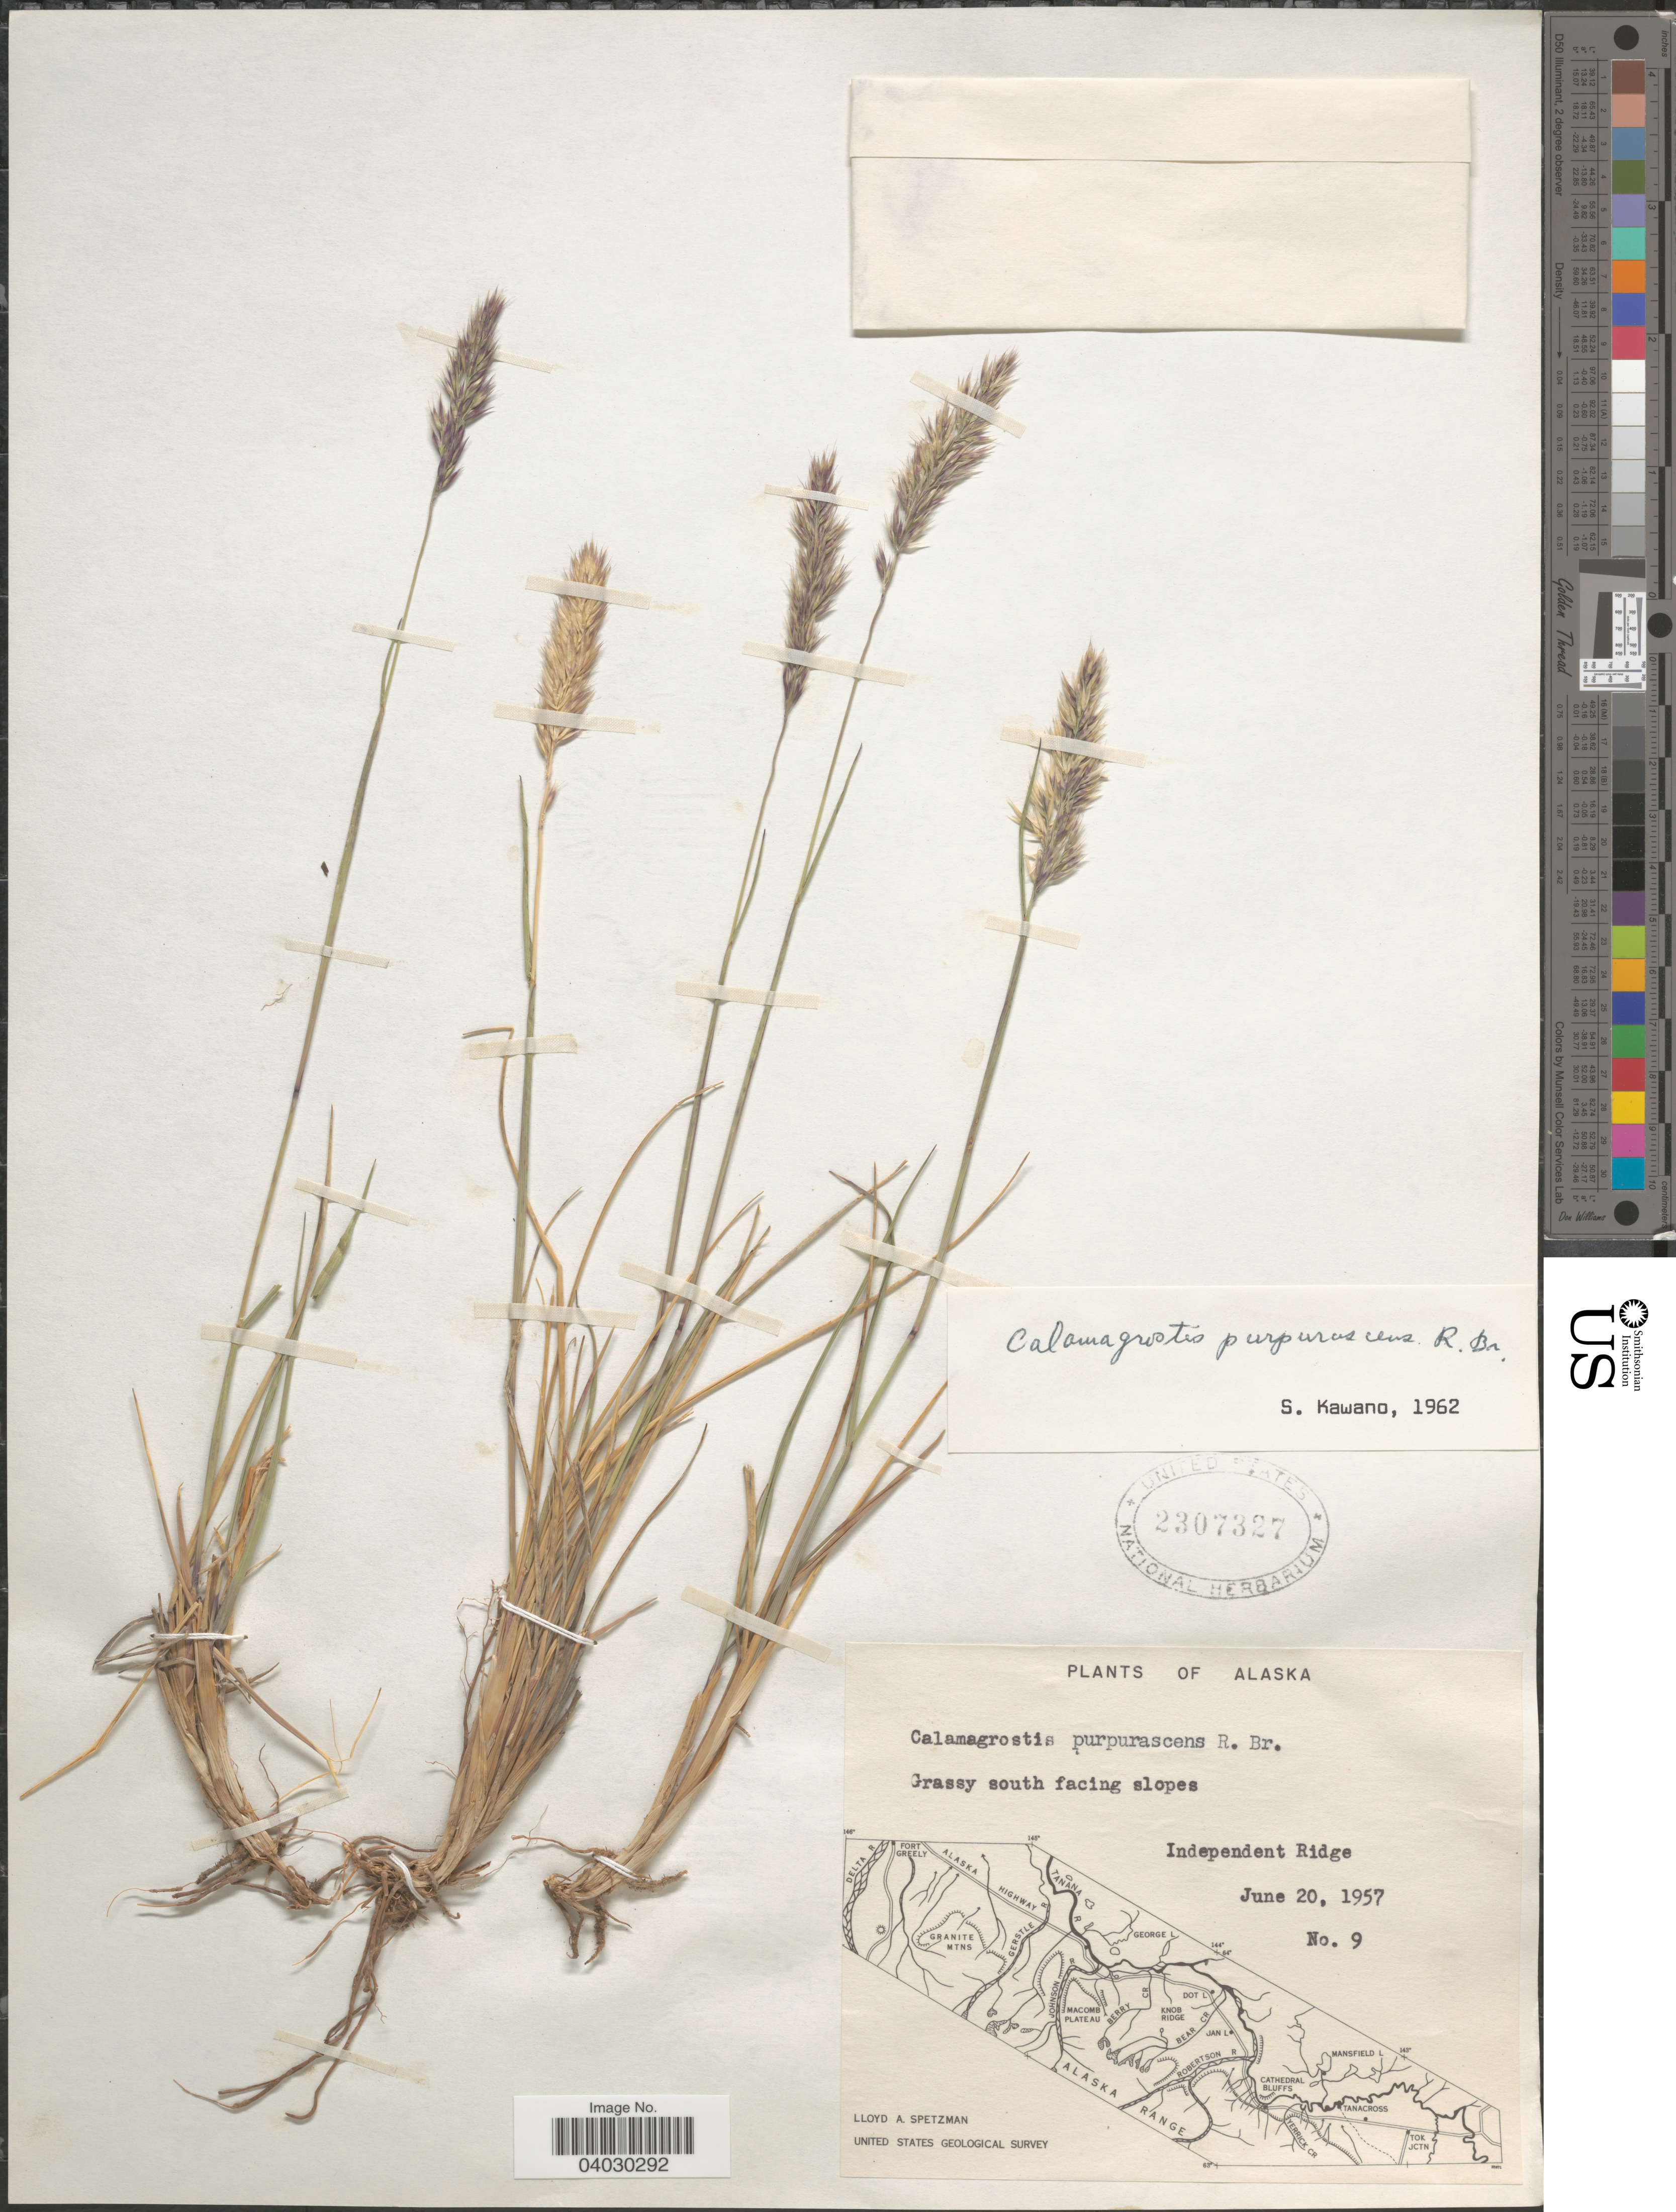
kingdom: Plantae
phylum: Tracheophyta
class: Liliopsida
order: Poales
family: Poaceae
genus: Calamagrostis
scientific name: Calamagrostis purpurascens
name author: R. Br.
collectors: L. Spetzman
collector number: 9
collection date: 1957-06-20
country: United States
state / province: Alaska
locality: South facing slopes. Independent Ridge.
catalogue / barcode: US 2307327